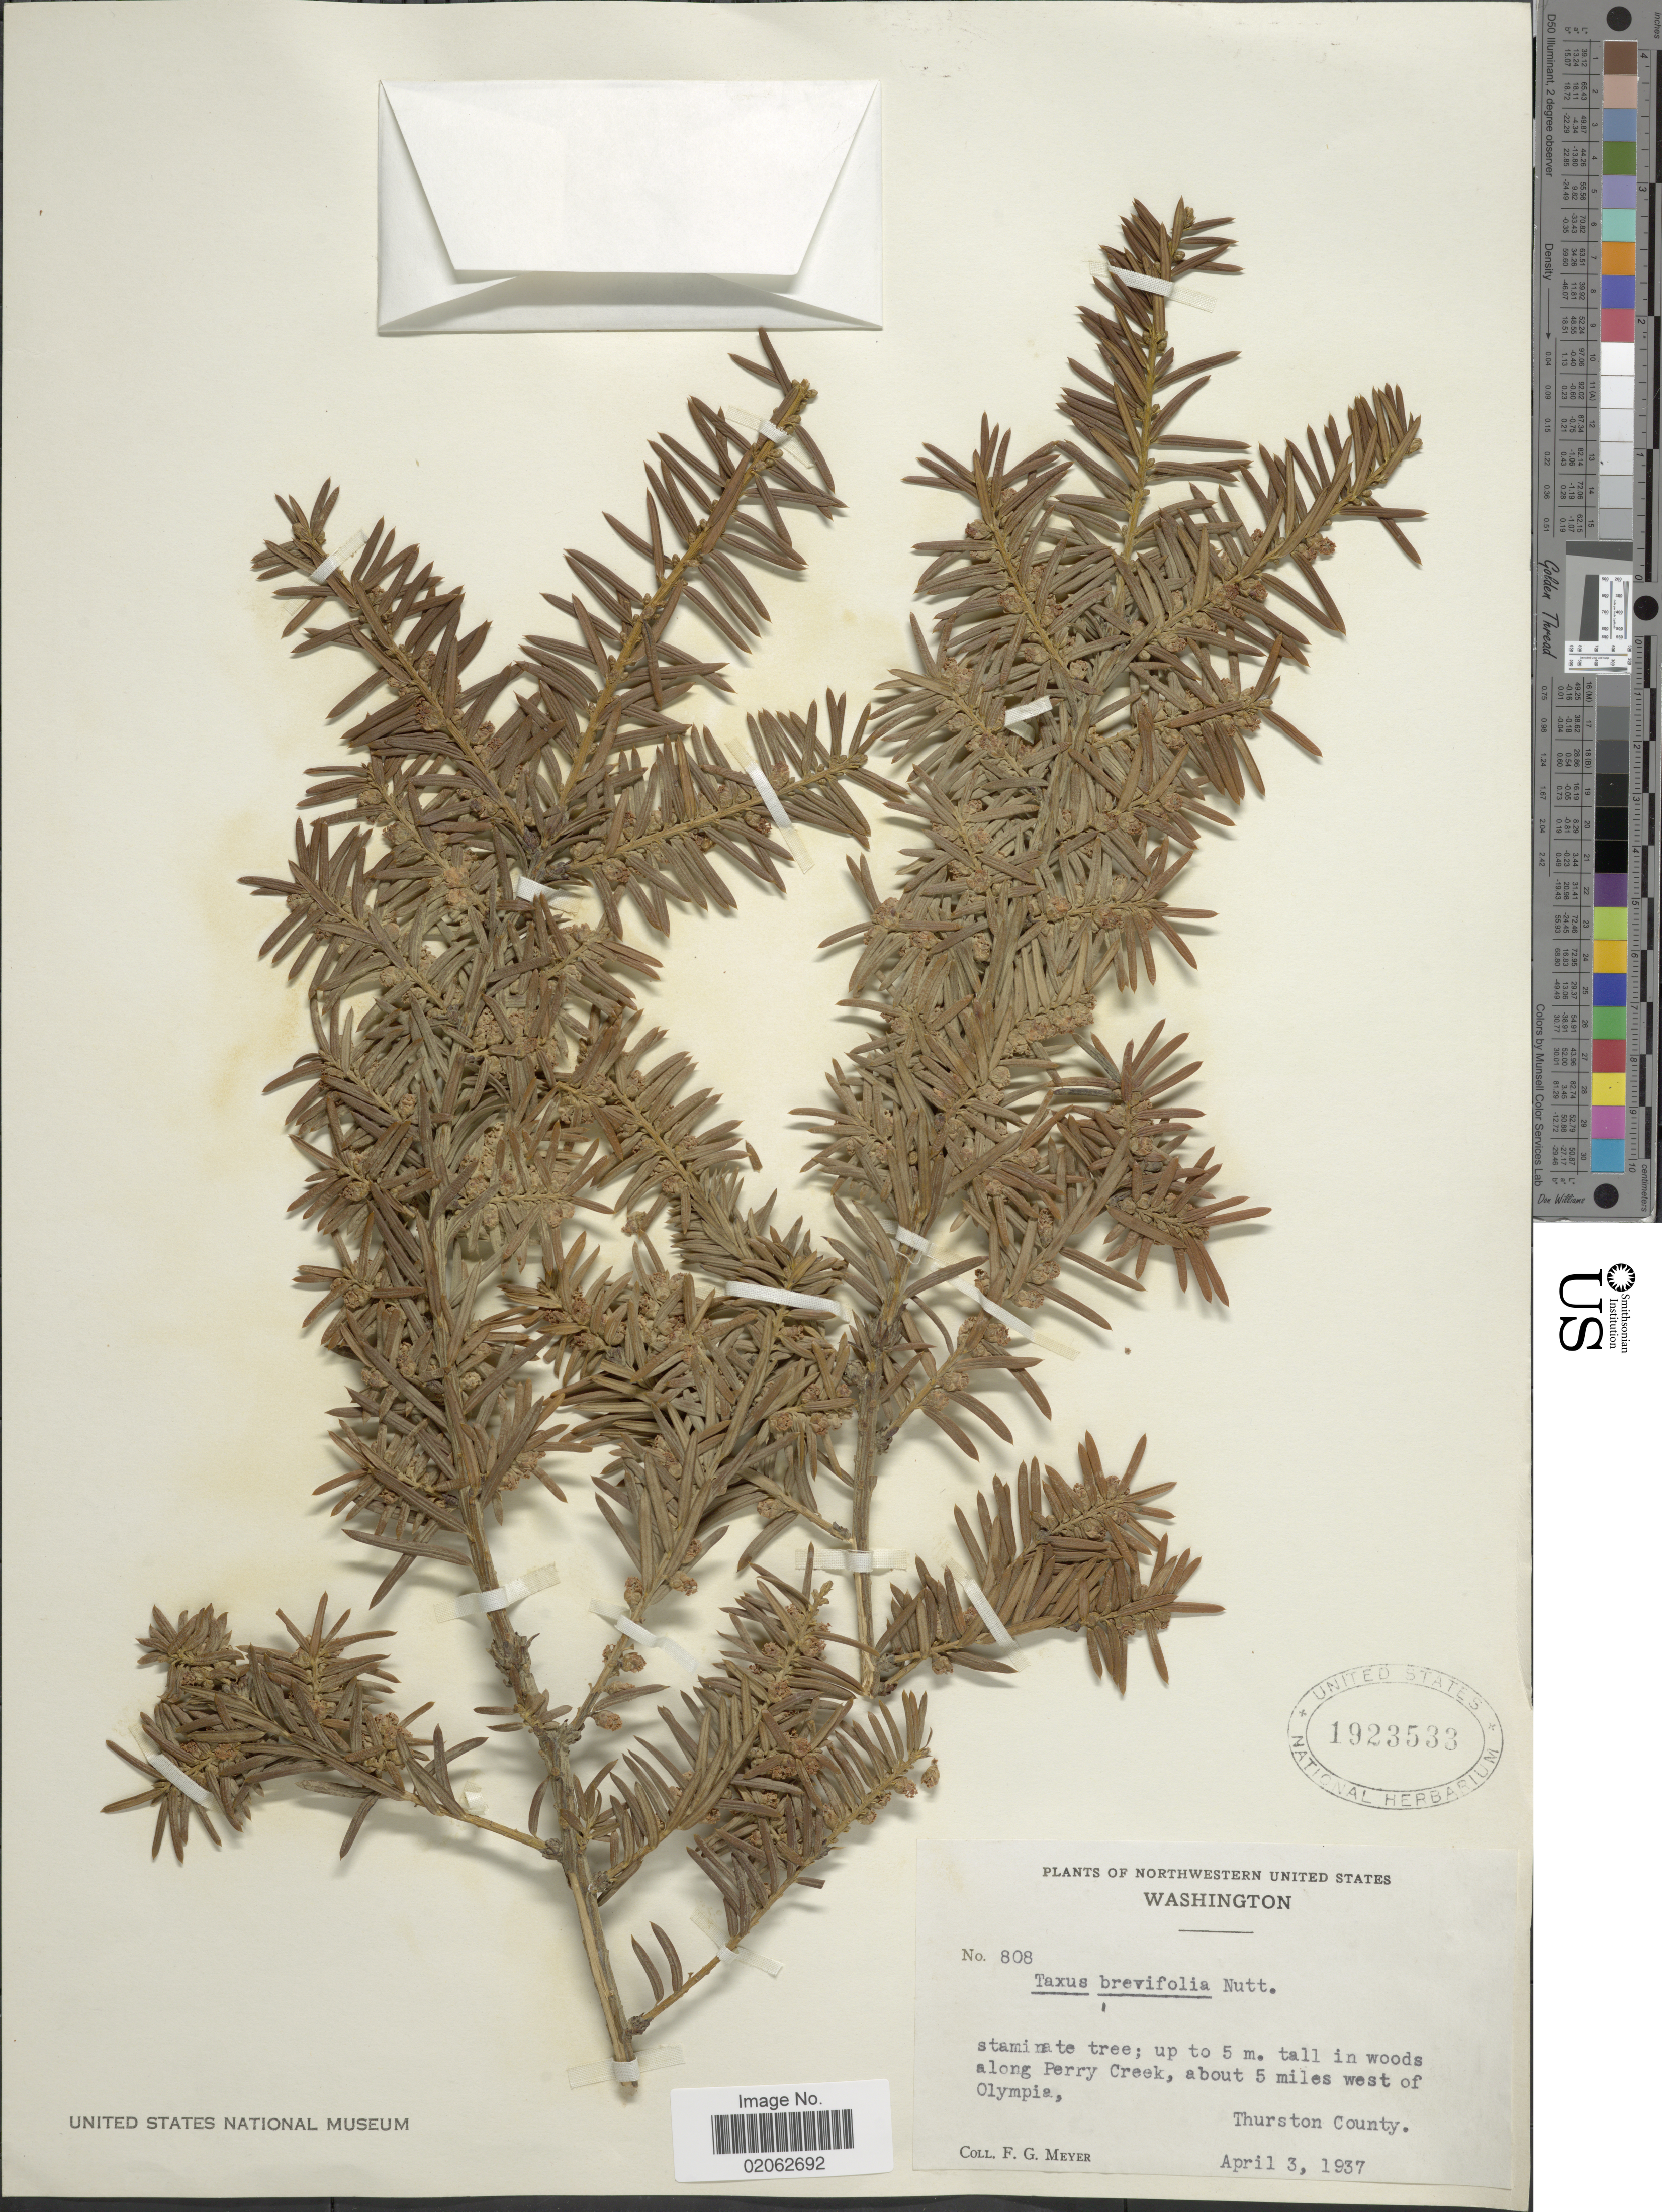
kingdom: Plantae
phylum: Tracheophyta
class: Pinopsida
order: Pinales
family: Taxaceae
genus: Taxus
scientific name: Taxus brevifolia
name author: Nutt.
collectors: F. G. Meyer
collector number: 808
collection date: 1937-04-03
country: United States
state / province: Washington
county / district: Thurston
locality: Along Perry Creek, about 5 miles west of Olympia, Thurston County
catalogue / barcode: US 1923533